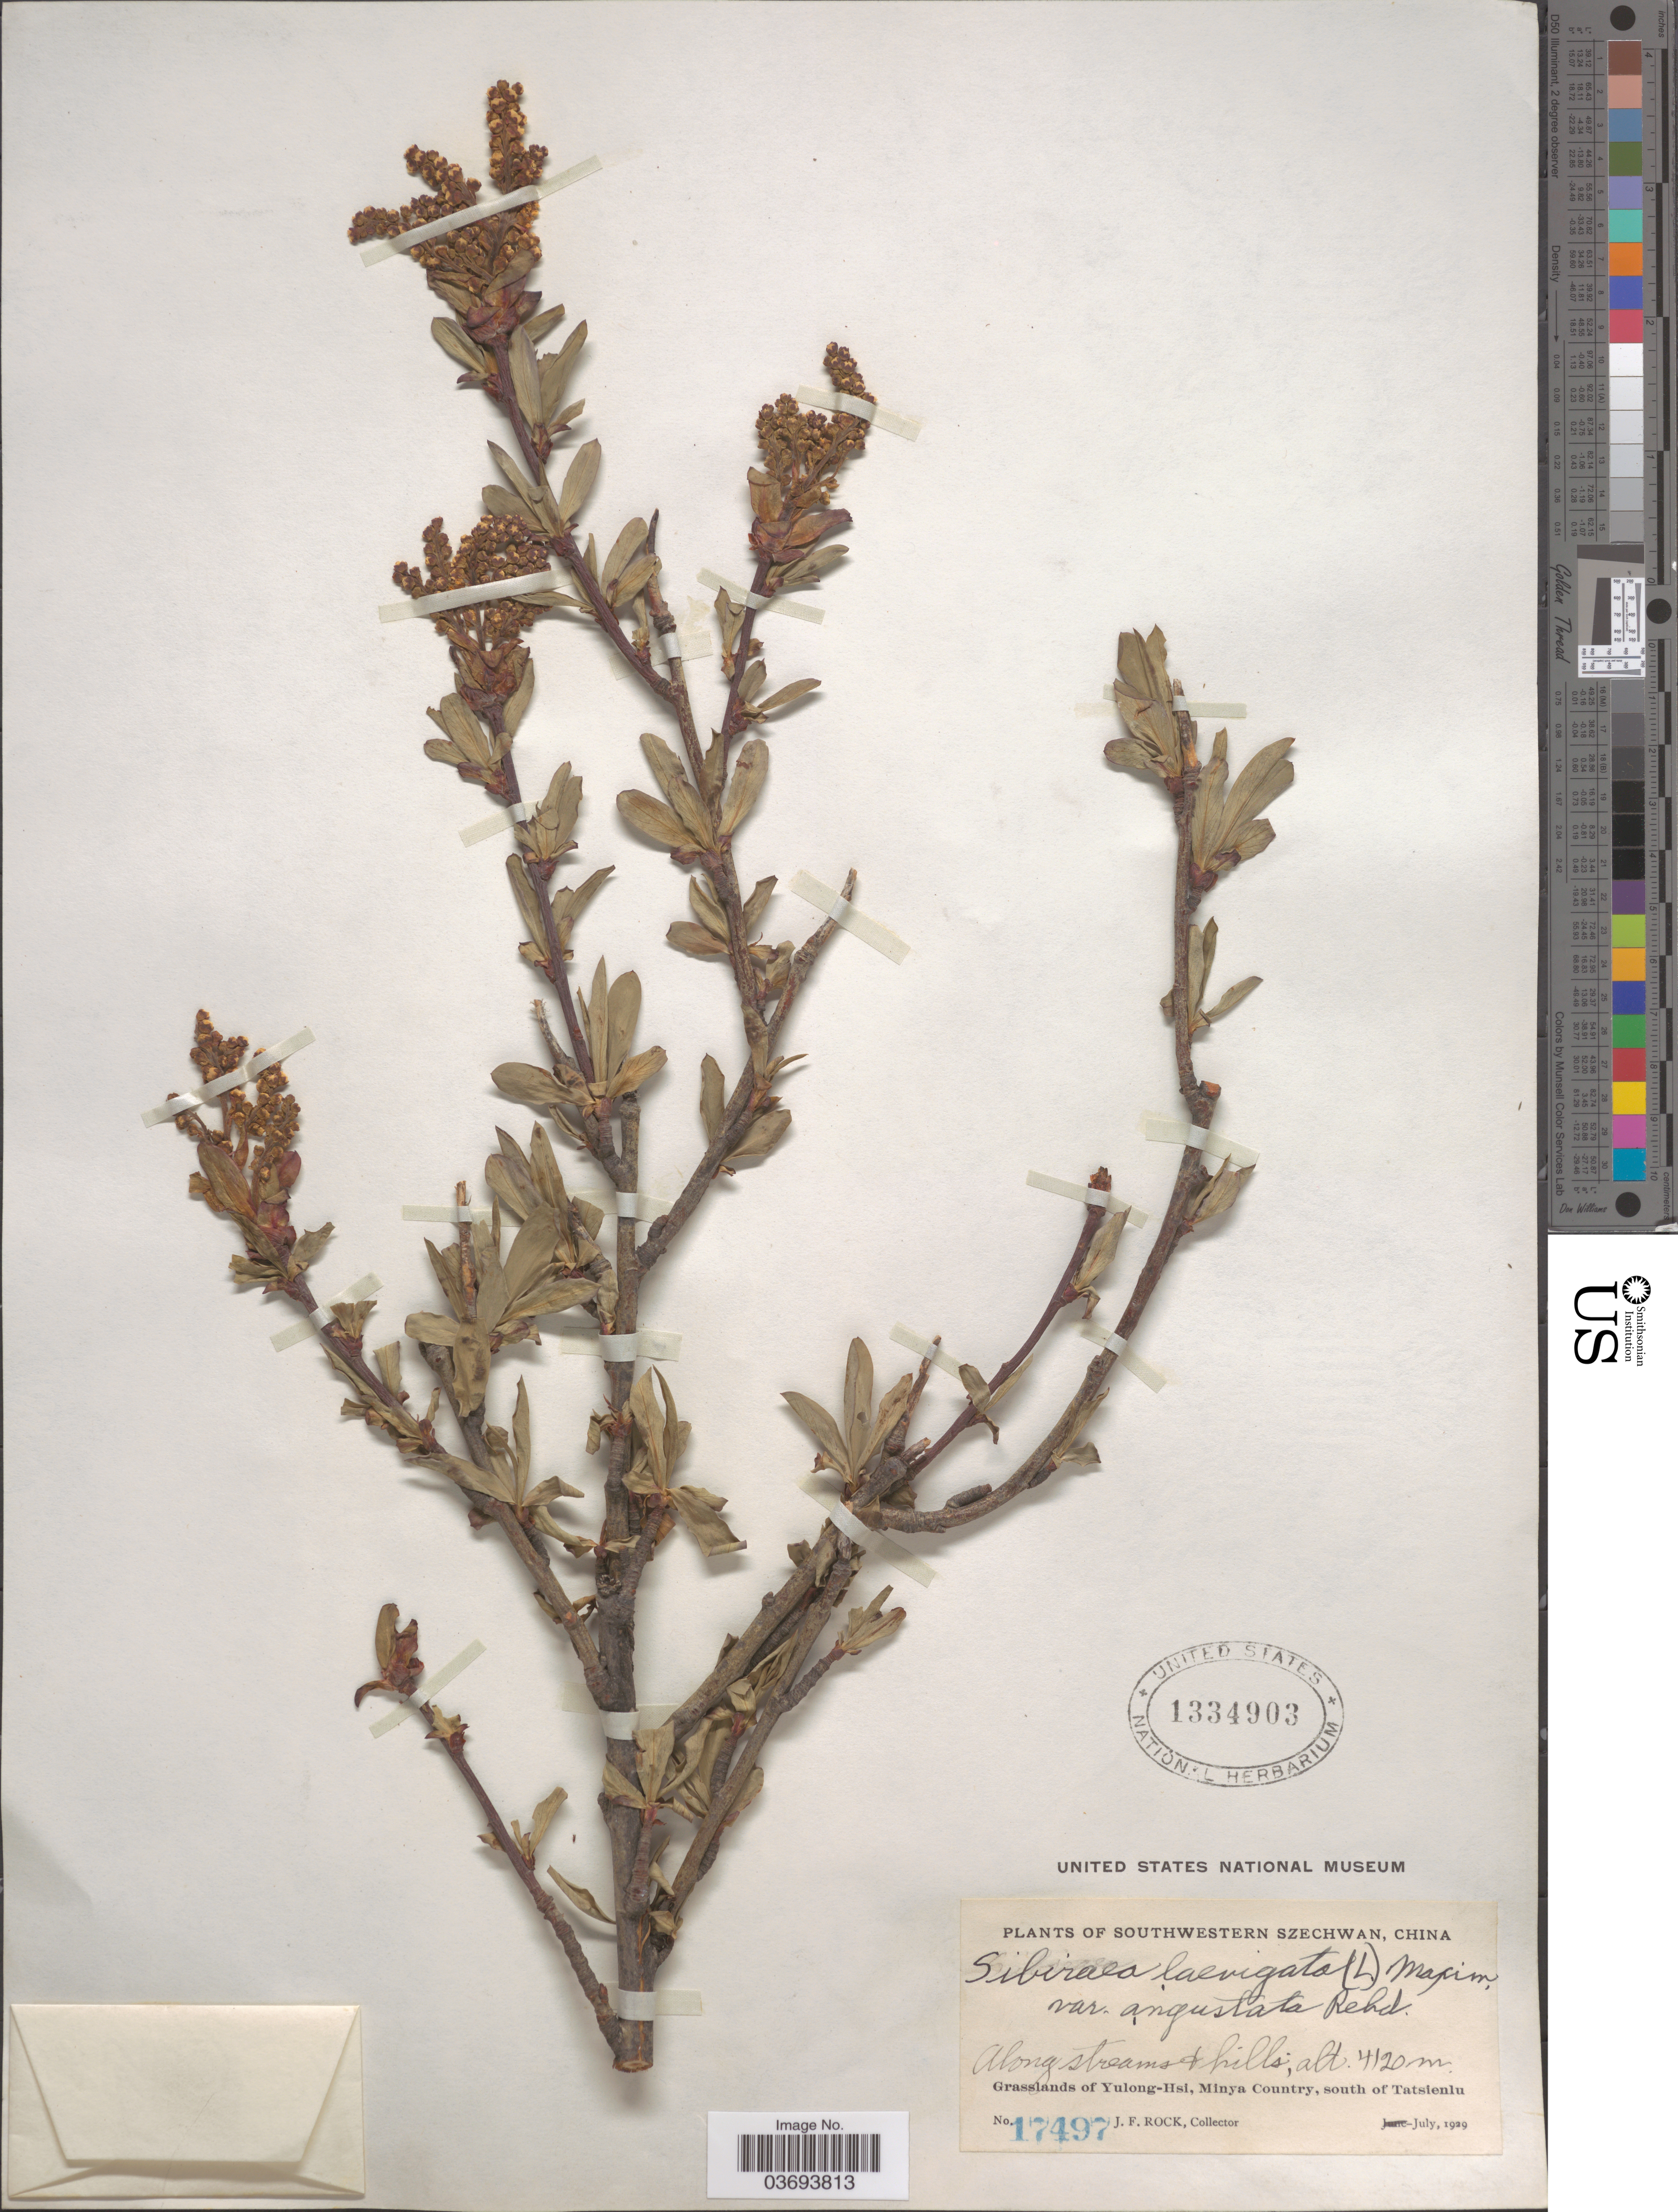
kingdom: Plantae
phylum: Tracheophyta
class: Magnoliopsida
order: Rosales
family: Rosaceae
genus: Sibiraea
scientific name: Sibiraea laevigata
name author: (L.) Maxim.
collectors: J. Rock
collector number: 17497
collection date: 1929-07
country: China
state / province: Sichuan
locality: Southwestern Szechwan. Along streams & hills. Grasslands of Yulong-Hsi, Minya Country, south of Tatsienlu.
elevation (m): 4120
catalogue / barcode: US 1334903